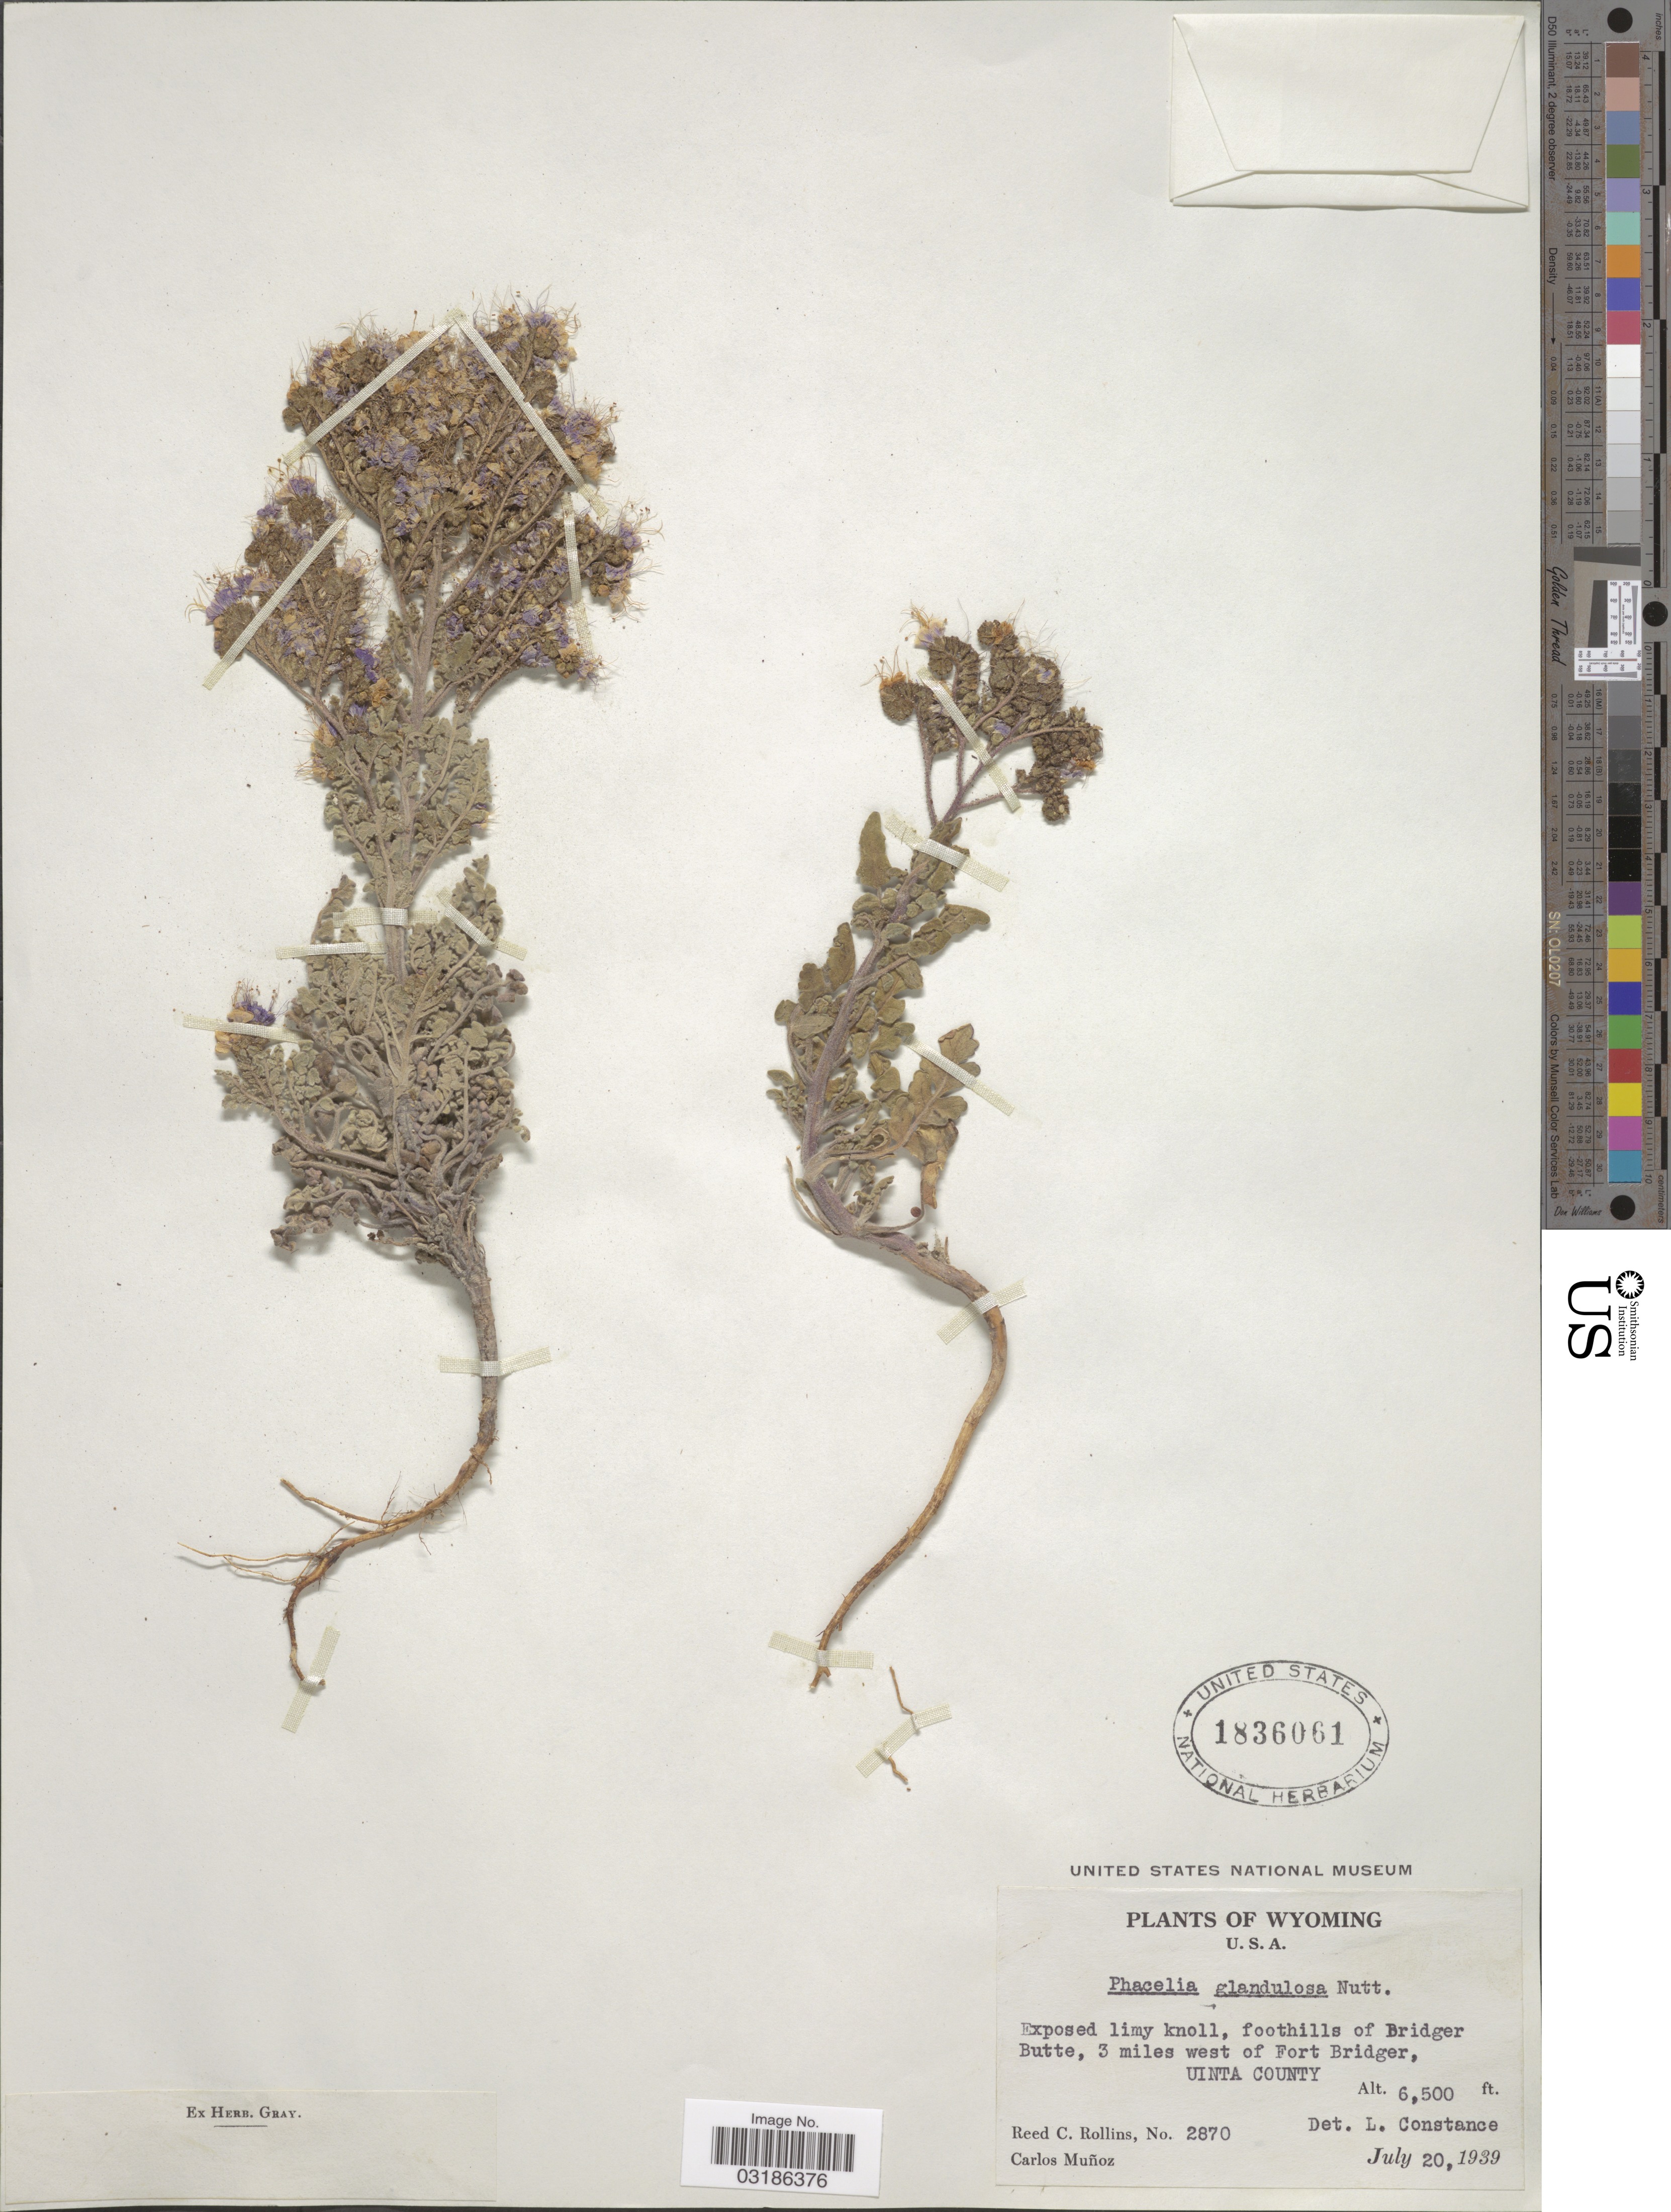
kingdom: Plantae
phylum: Tracheophyta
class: Magnoliopsida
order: Boraginales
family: Hydrophyllaceae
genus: Phacelia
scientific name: Phacelia glandulosa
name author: Nutt.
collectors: R. C. Rollins & C. Muñoz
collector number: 2870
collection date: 1939-07-20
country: United States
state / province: Wyoming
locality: Foothills of Bridger Butte, 3 miles west of Fort Bridger, Uinta County.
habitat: exposed limy knoll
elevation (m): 1981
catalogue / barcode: US 1836061